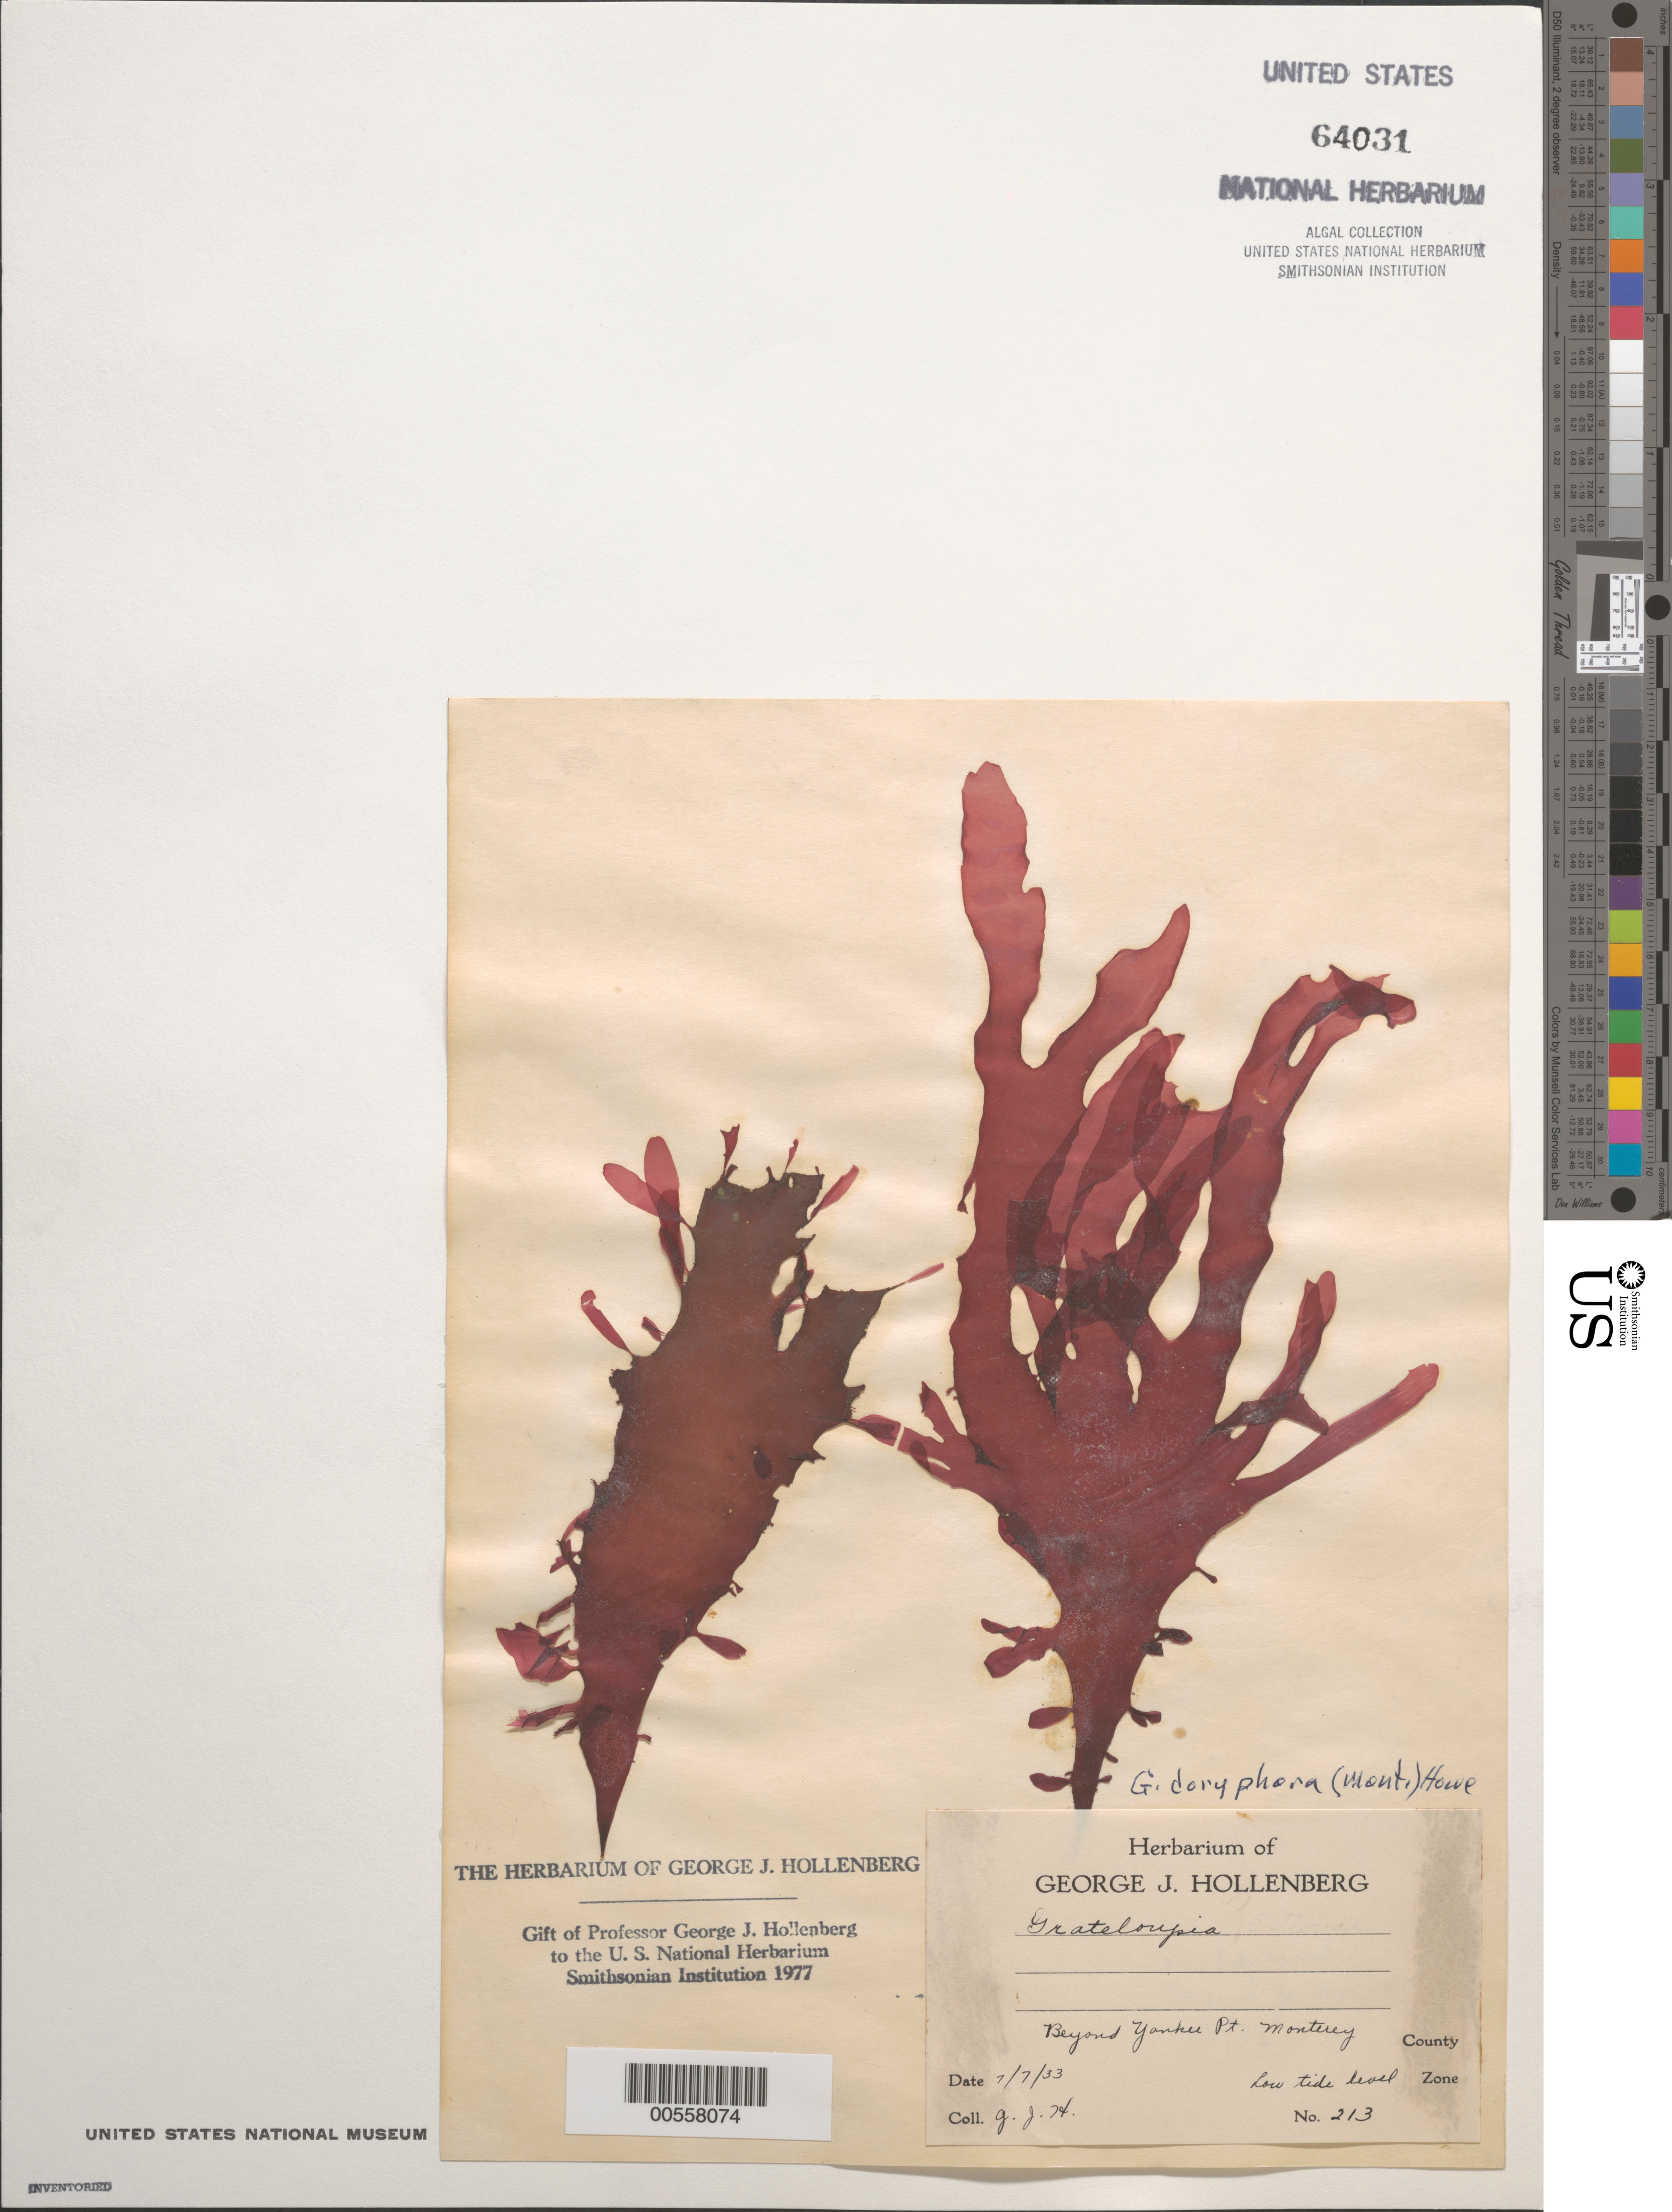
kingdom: Plantae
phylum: Rhodophyta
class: Florideophyceae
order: Halymeniales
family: Halymeniaceae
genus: Grateloupia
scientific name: Grateloupia doryphora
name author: (Mont.) Howe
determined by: Hollenberg, George J.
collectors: G. Hollenberg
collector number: GJH 213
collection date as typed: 07 Jul 1933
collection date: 1933-07-07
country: United States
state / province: California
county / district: Monterey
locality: Beyond Yankee Point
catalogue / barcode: US 64031